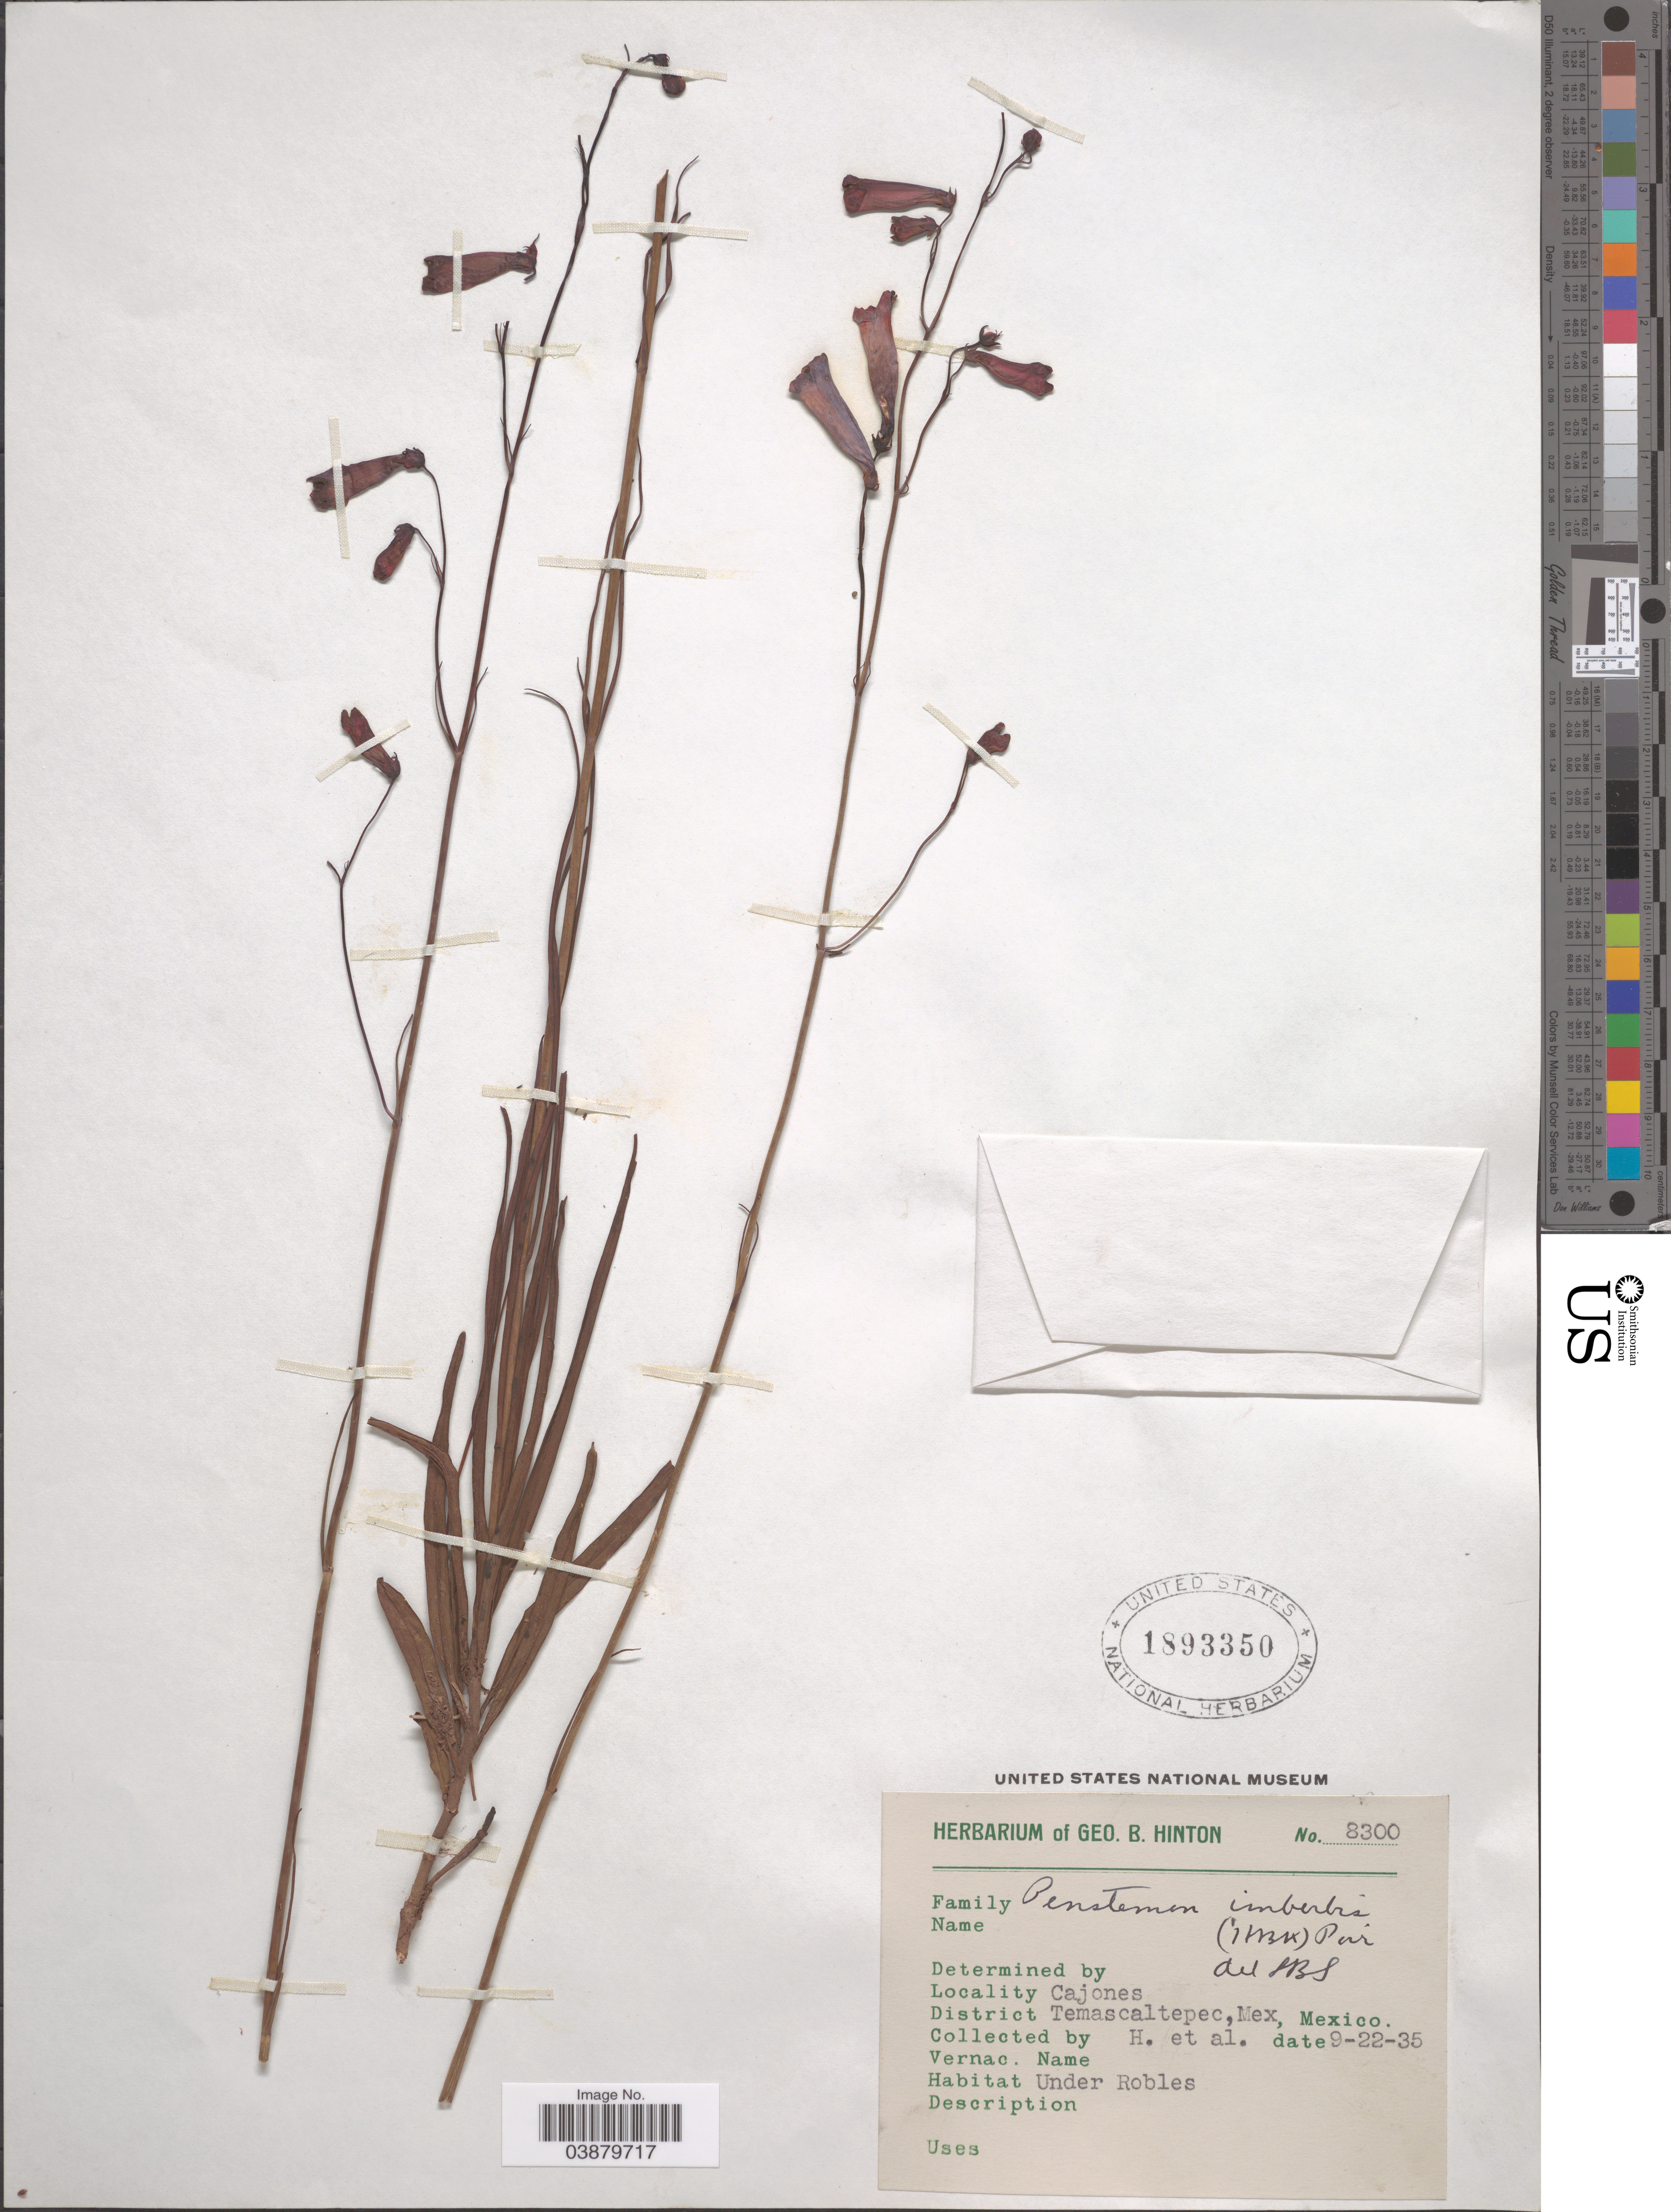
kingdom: Plantae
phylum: Tracheophyta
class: Magnoliopsida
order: Lamiales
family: Plantaginaceae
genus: Penstemon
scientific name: Penstemon imberbis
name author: (Kunth) Trautv.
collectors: G. B. Hinton & et al.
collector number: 8300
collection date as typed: Transcribed d/m/y: 22/9/35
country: Mexico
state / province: México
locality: Cajones. District Temascaltepec.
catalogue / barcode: US 1893350